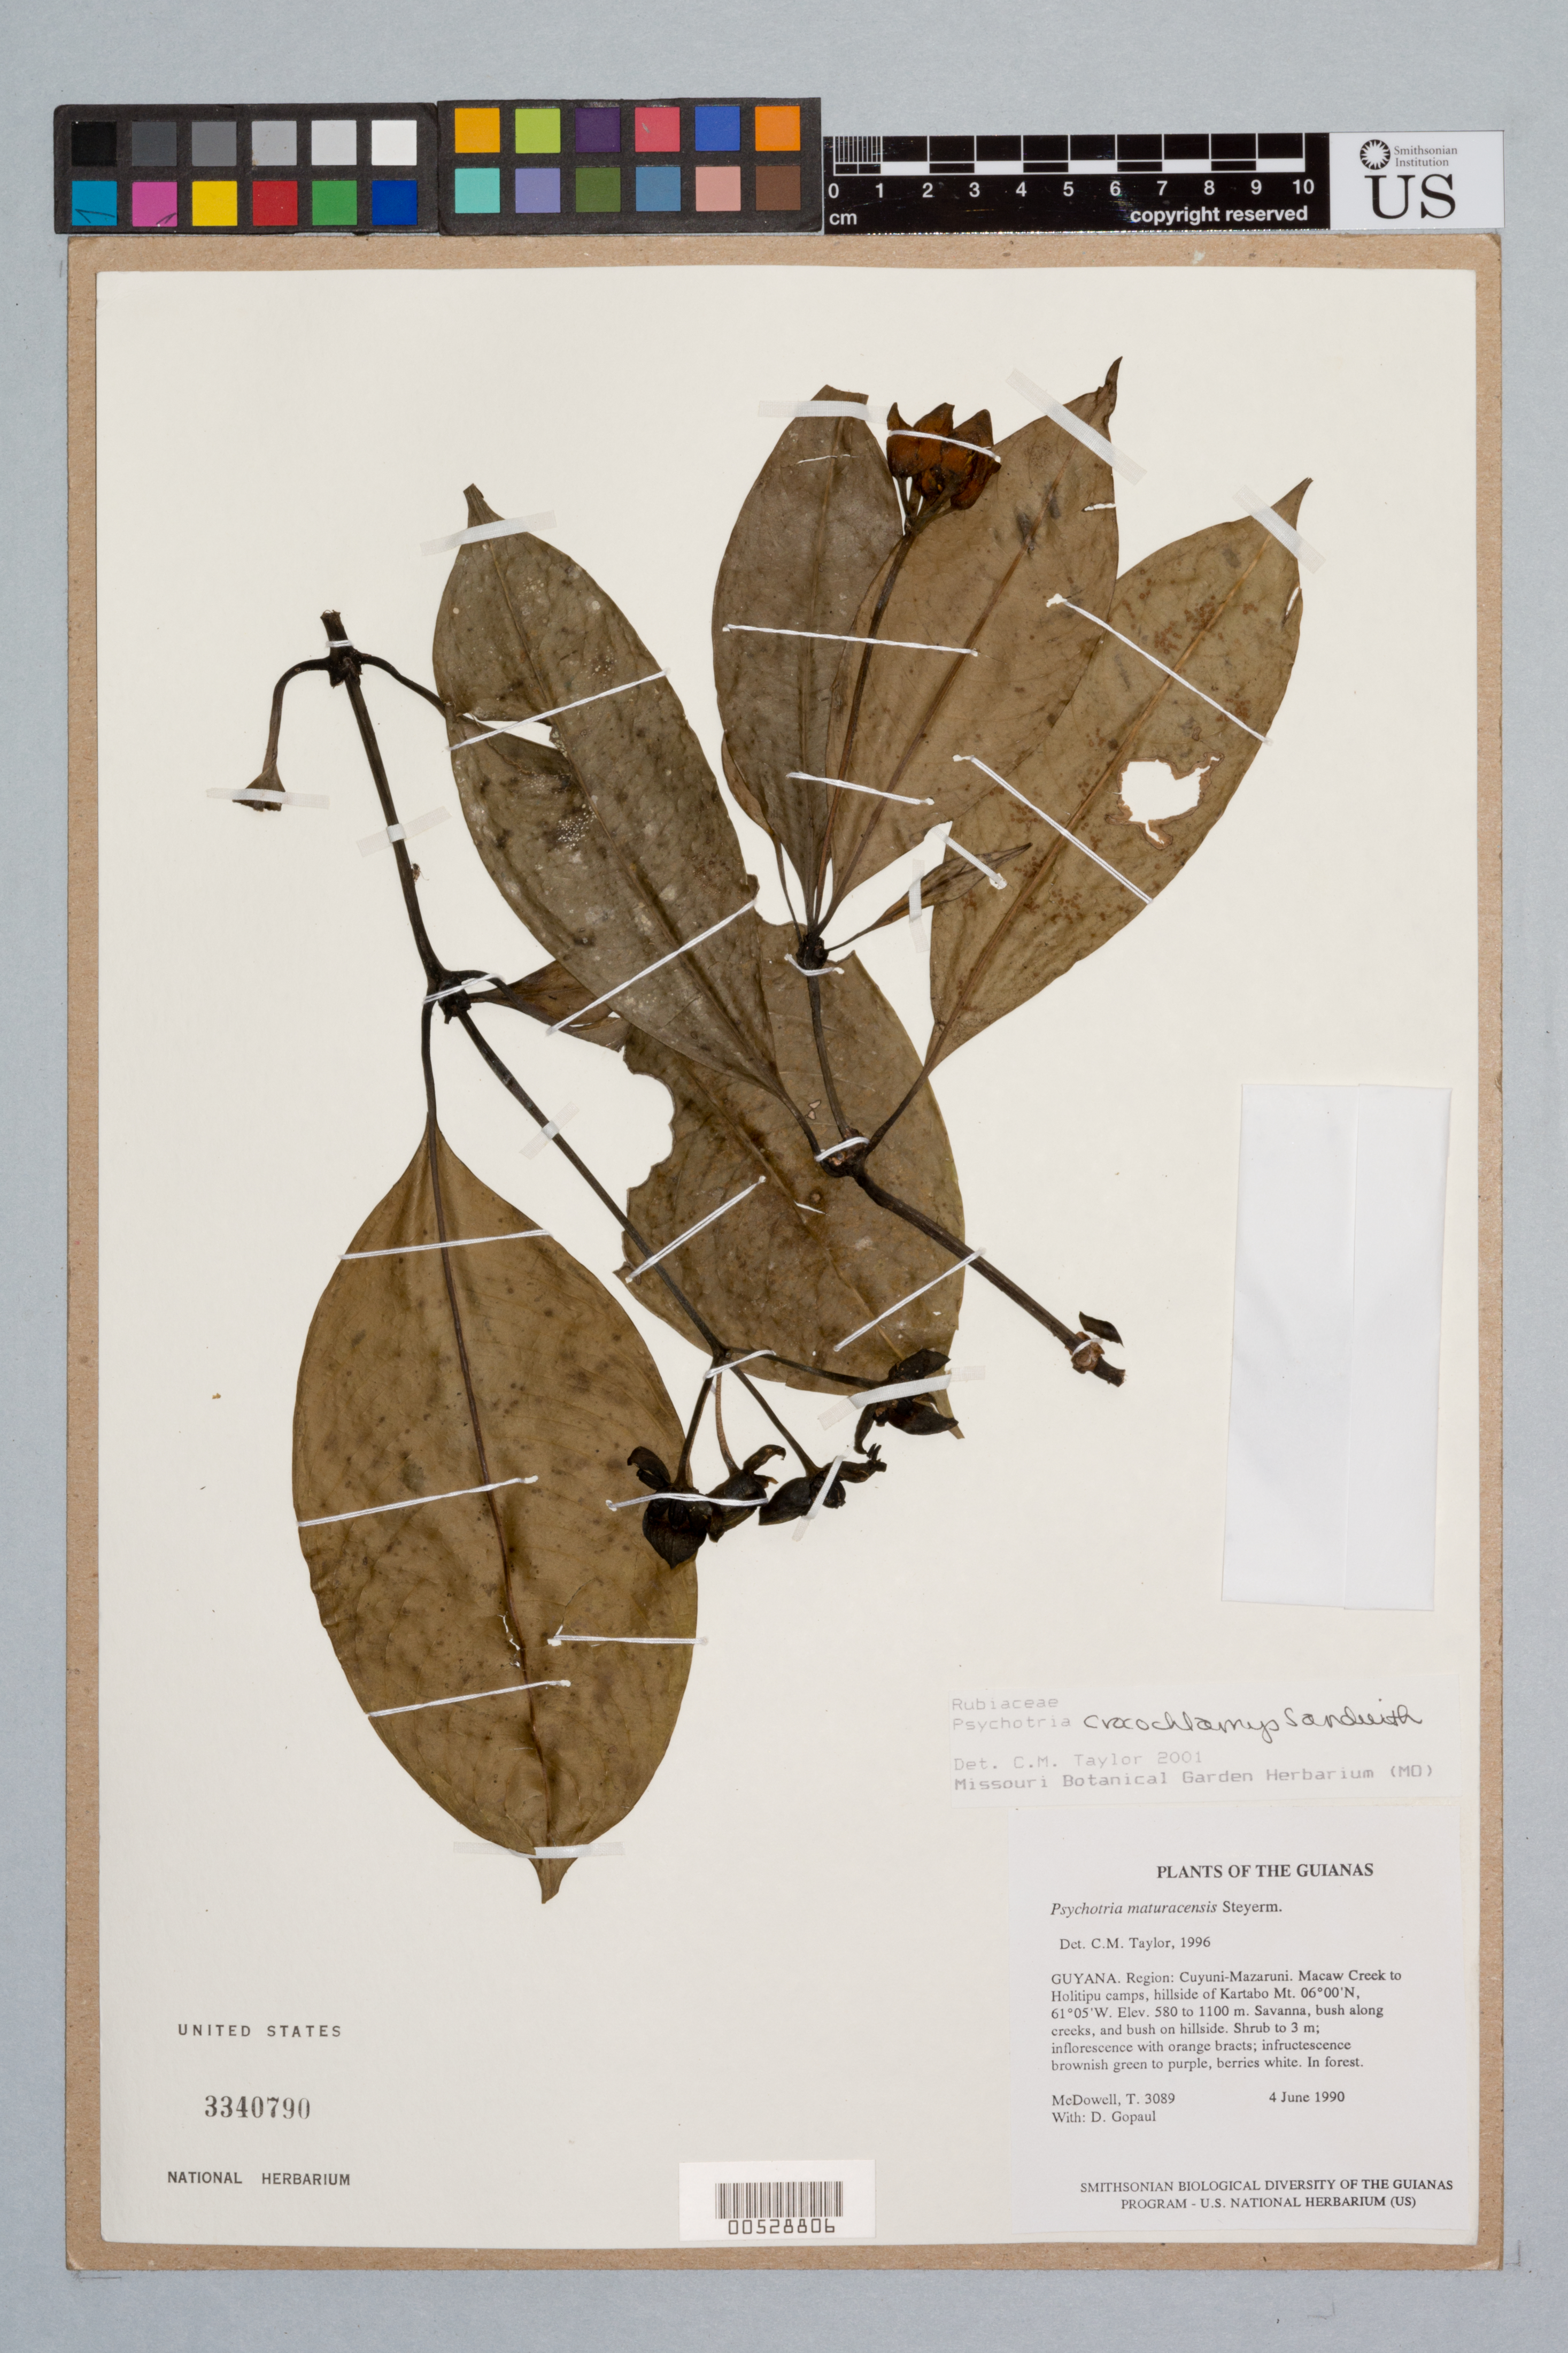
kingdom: Plantae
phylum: Tracheophyta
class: Magnoliopsida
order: Gentianales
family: Rubiaceae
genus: Palicourea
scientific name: Palicourea crocochlamys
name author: (Sandw.) Delprete & J.H. Kirkbr.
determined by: Kirkbride, J. H., Jr.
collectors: T. McDowell, D. Hughs & D. Gopaul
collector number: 3089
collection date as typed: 4 June 1990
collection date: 1990-06-04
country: Guyana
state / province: Cuyuni-Mazaruni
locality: Macaw Creek to Holitipu camps, hillside of Karabo Mt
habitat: Savanna, bush along creeks, and bush on hillside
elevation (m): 580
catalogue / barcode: US 3340790